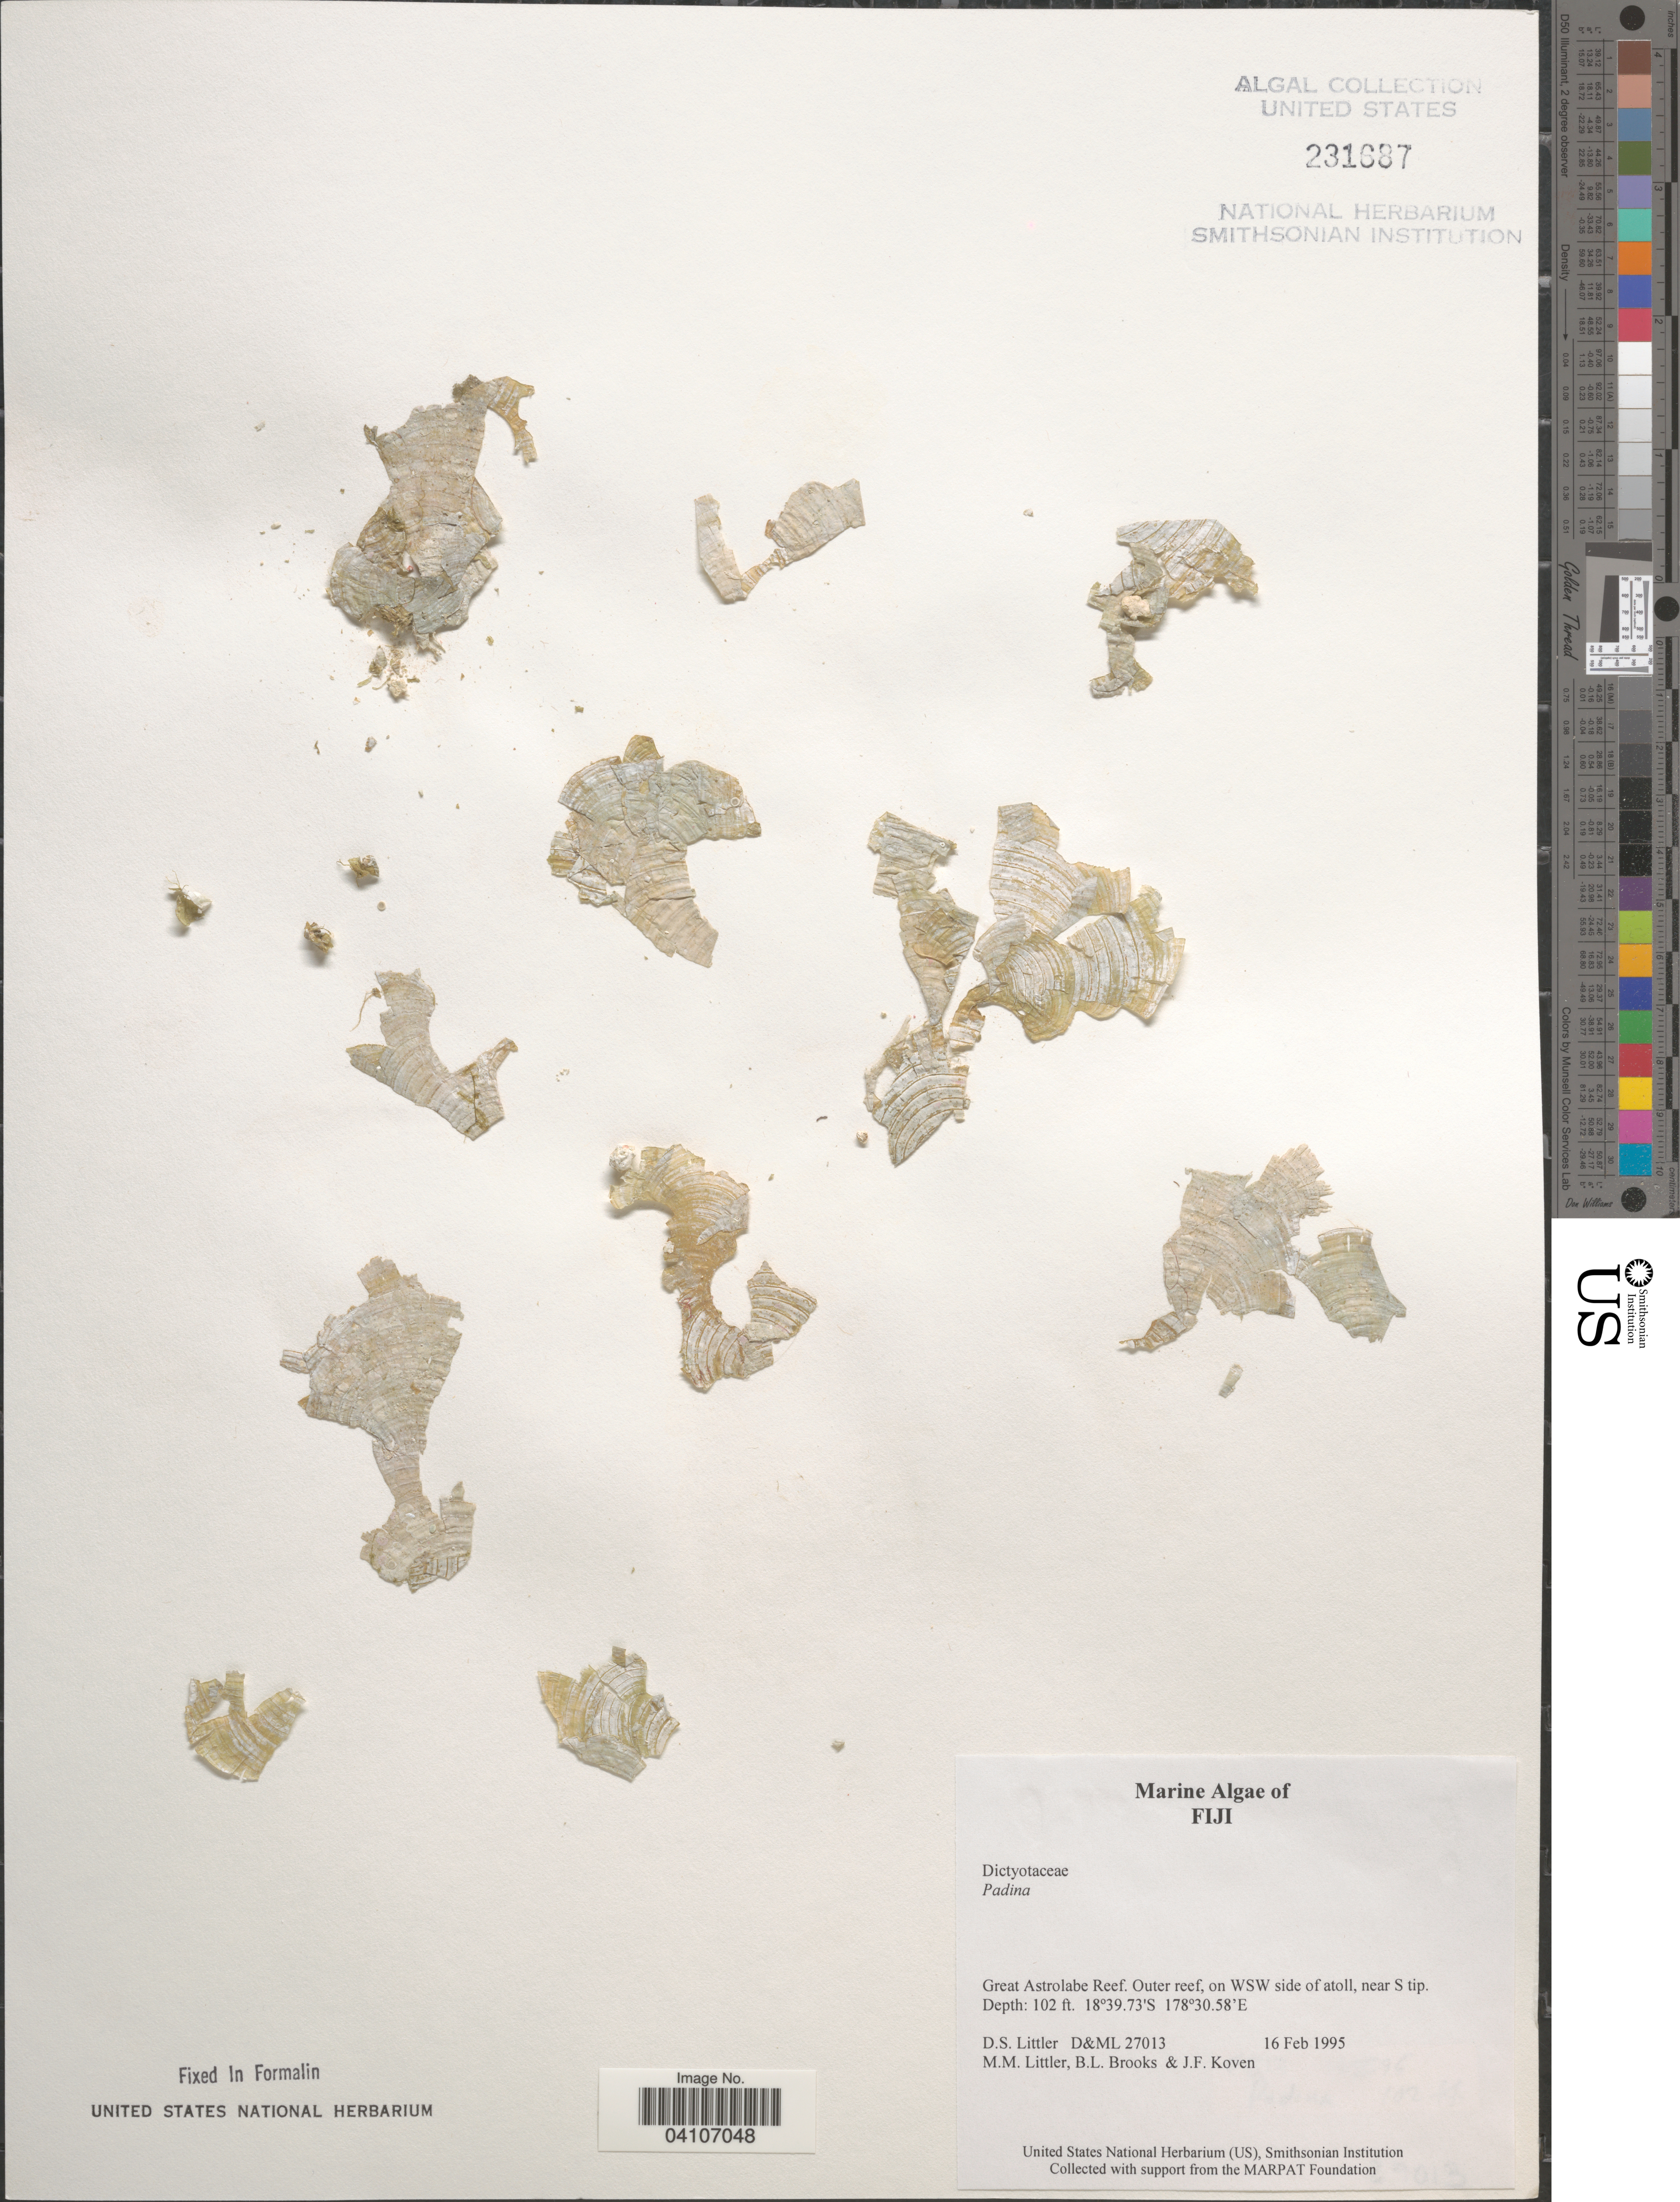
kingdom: Chromista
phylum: Ochrophyta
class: Phaeophyceae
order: Dictyotales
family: Dictyotaceae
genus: Padina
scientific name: Padina sp.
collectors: D. S. Littler, B. Brooks & J. Koven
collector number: D&ML27013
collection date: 1995-02-16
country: Fiji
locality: Great Astrolabe Reef. Outer reef, on WSW side of atoll, near S tip.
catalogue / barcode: US 231687